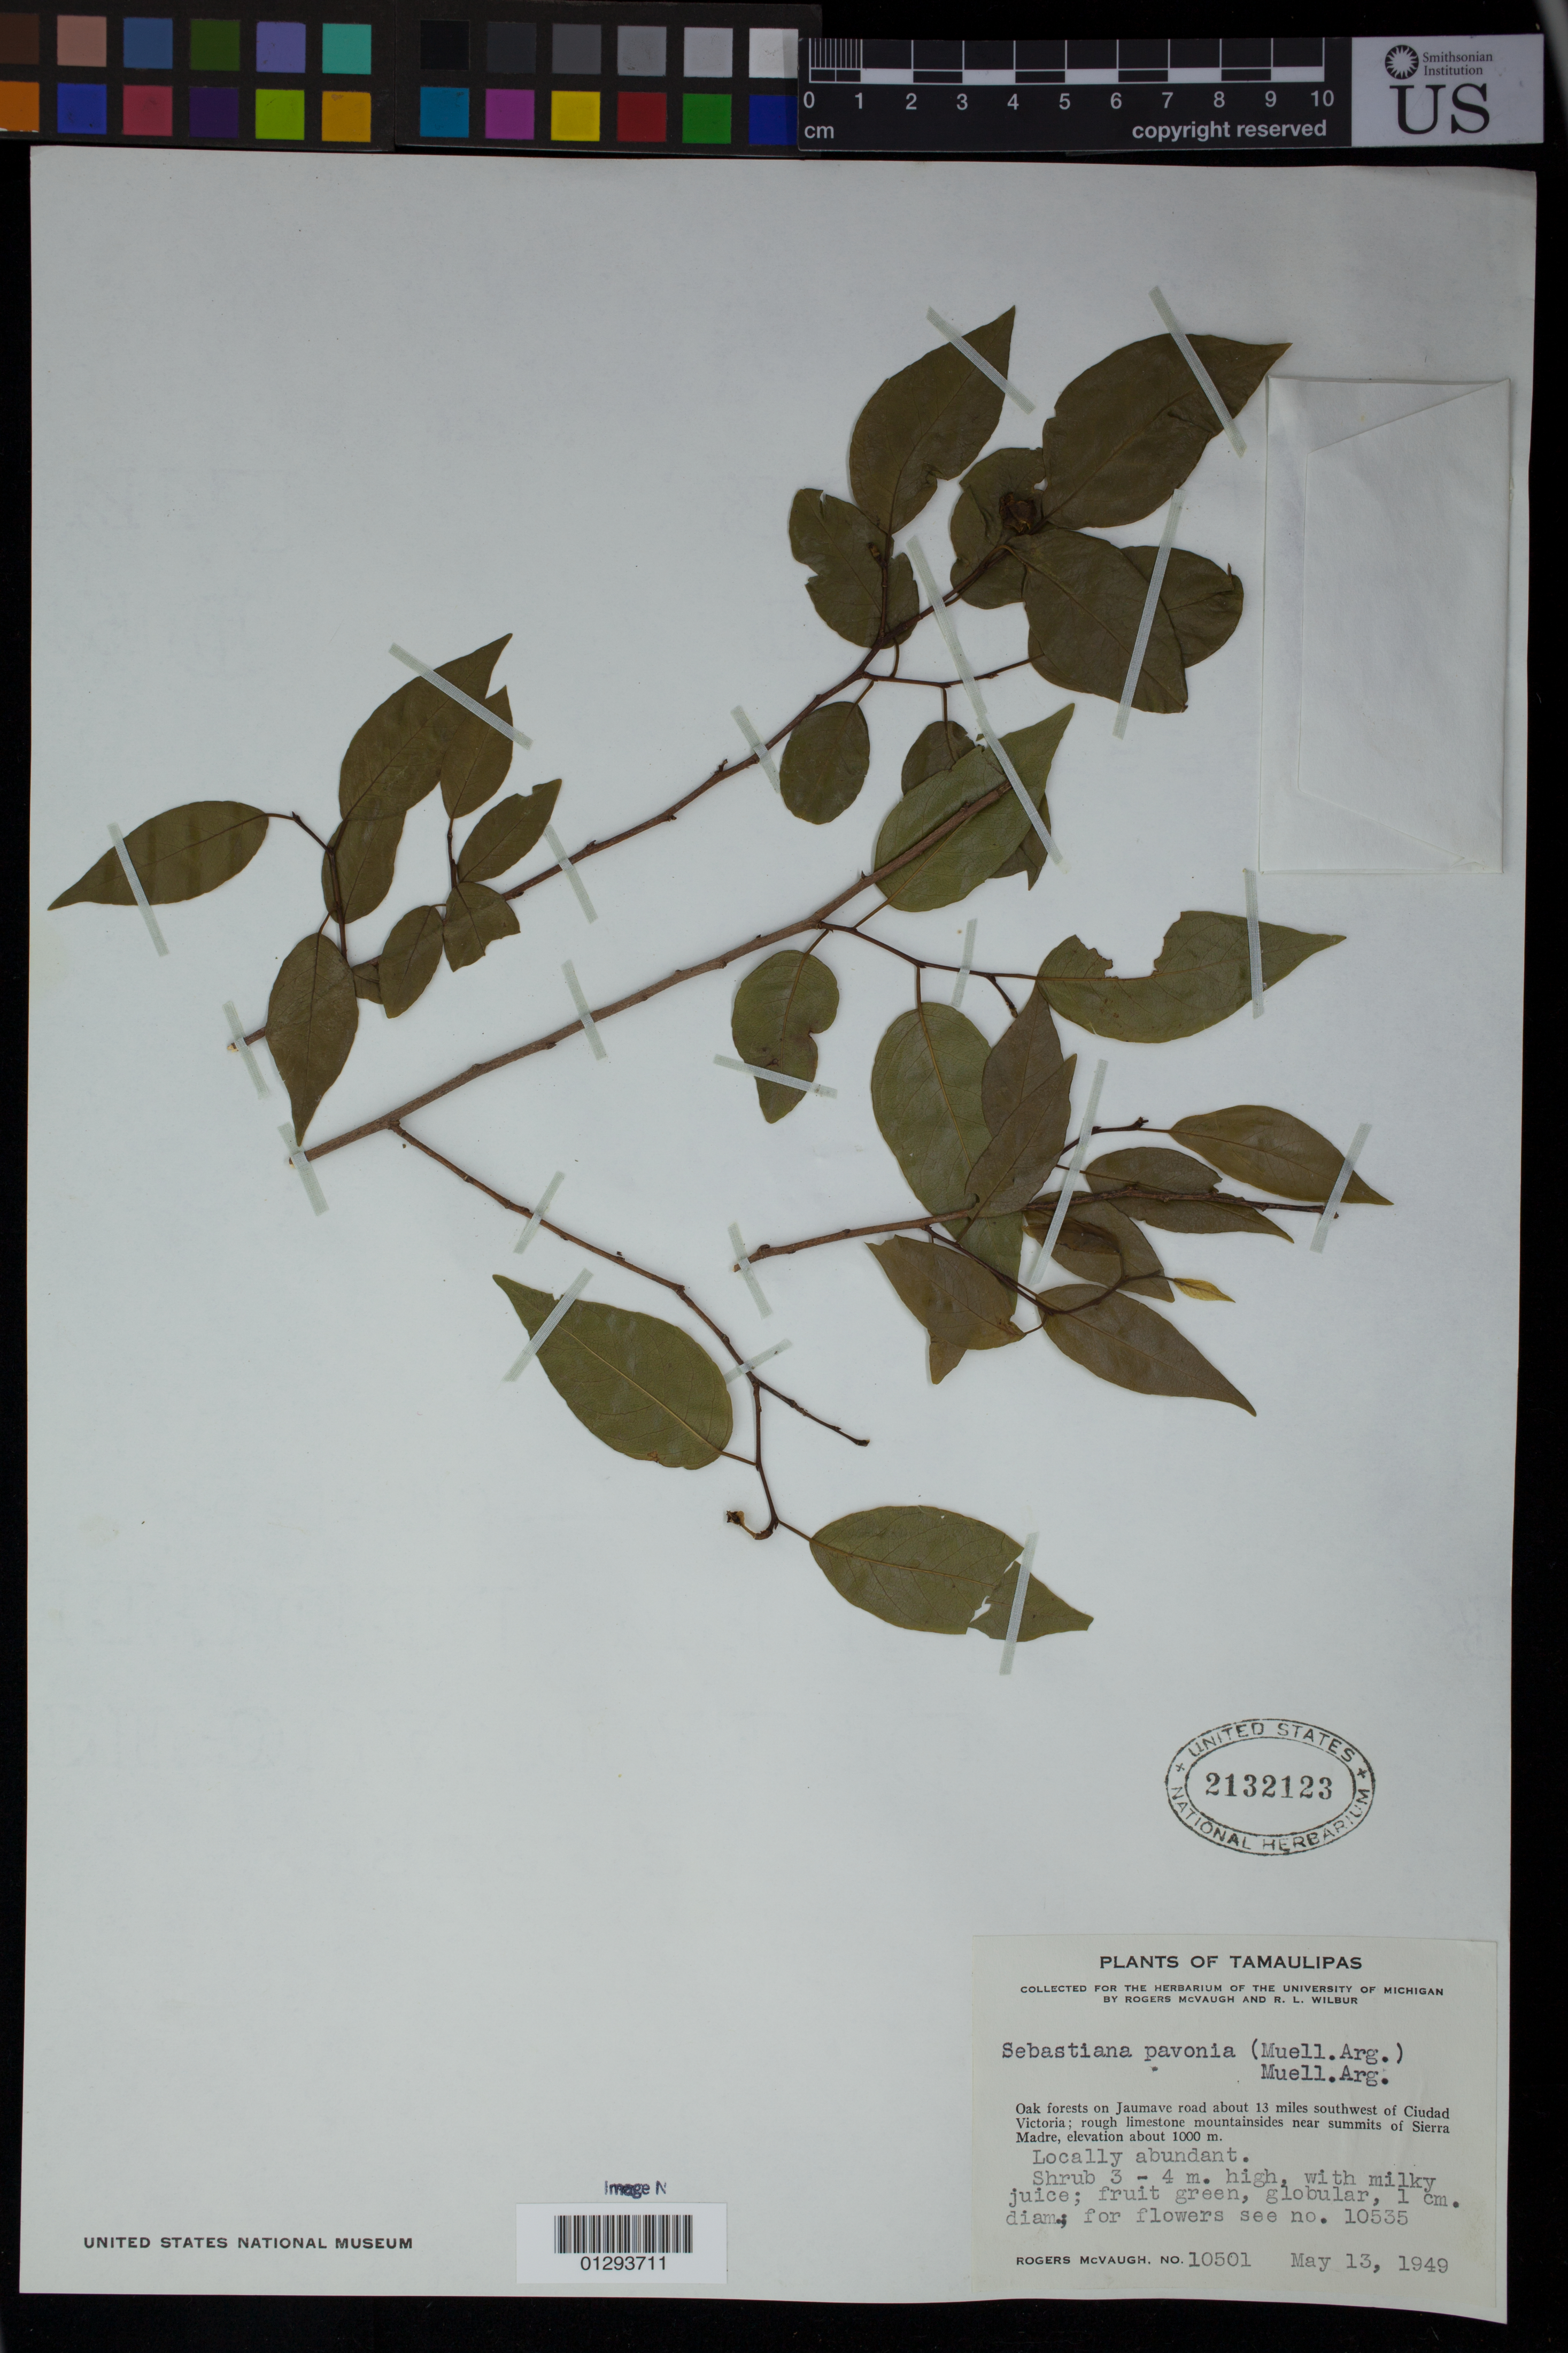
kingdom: Plantae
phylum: Tracheophyta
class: Magnoliopsida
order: Malpighiales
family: Euphorbiaceae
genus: Sebastiania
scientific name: Sebastiania pavoniana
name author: (Müll. Arg.) Müll. Arg.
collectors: R. McVaugh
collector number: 10501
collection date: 1949-05-13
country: Mexico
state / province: Tamaulipas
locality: on Jaumave road about 13 miles southwest of Ciudad Victoria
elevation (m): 1000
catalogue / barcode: US 2132123